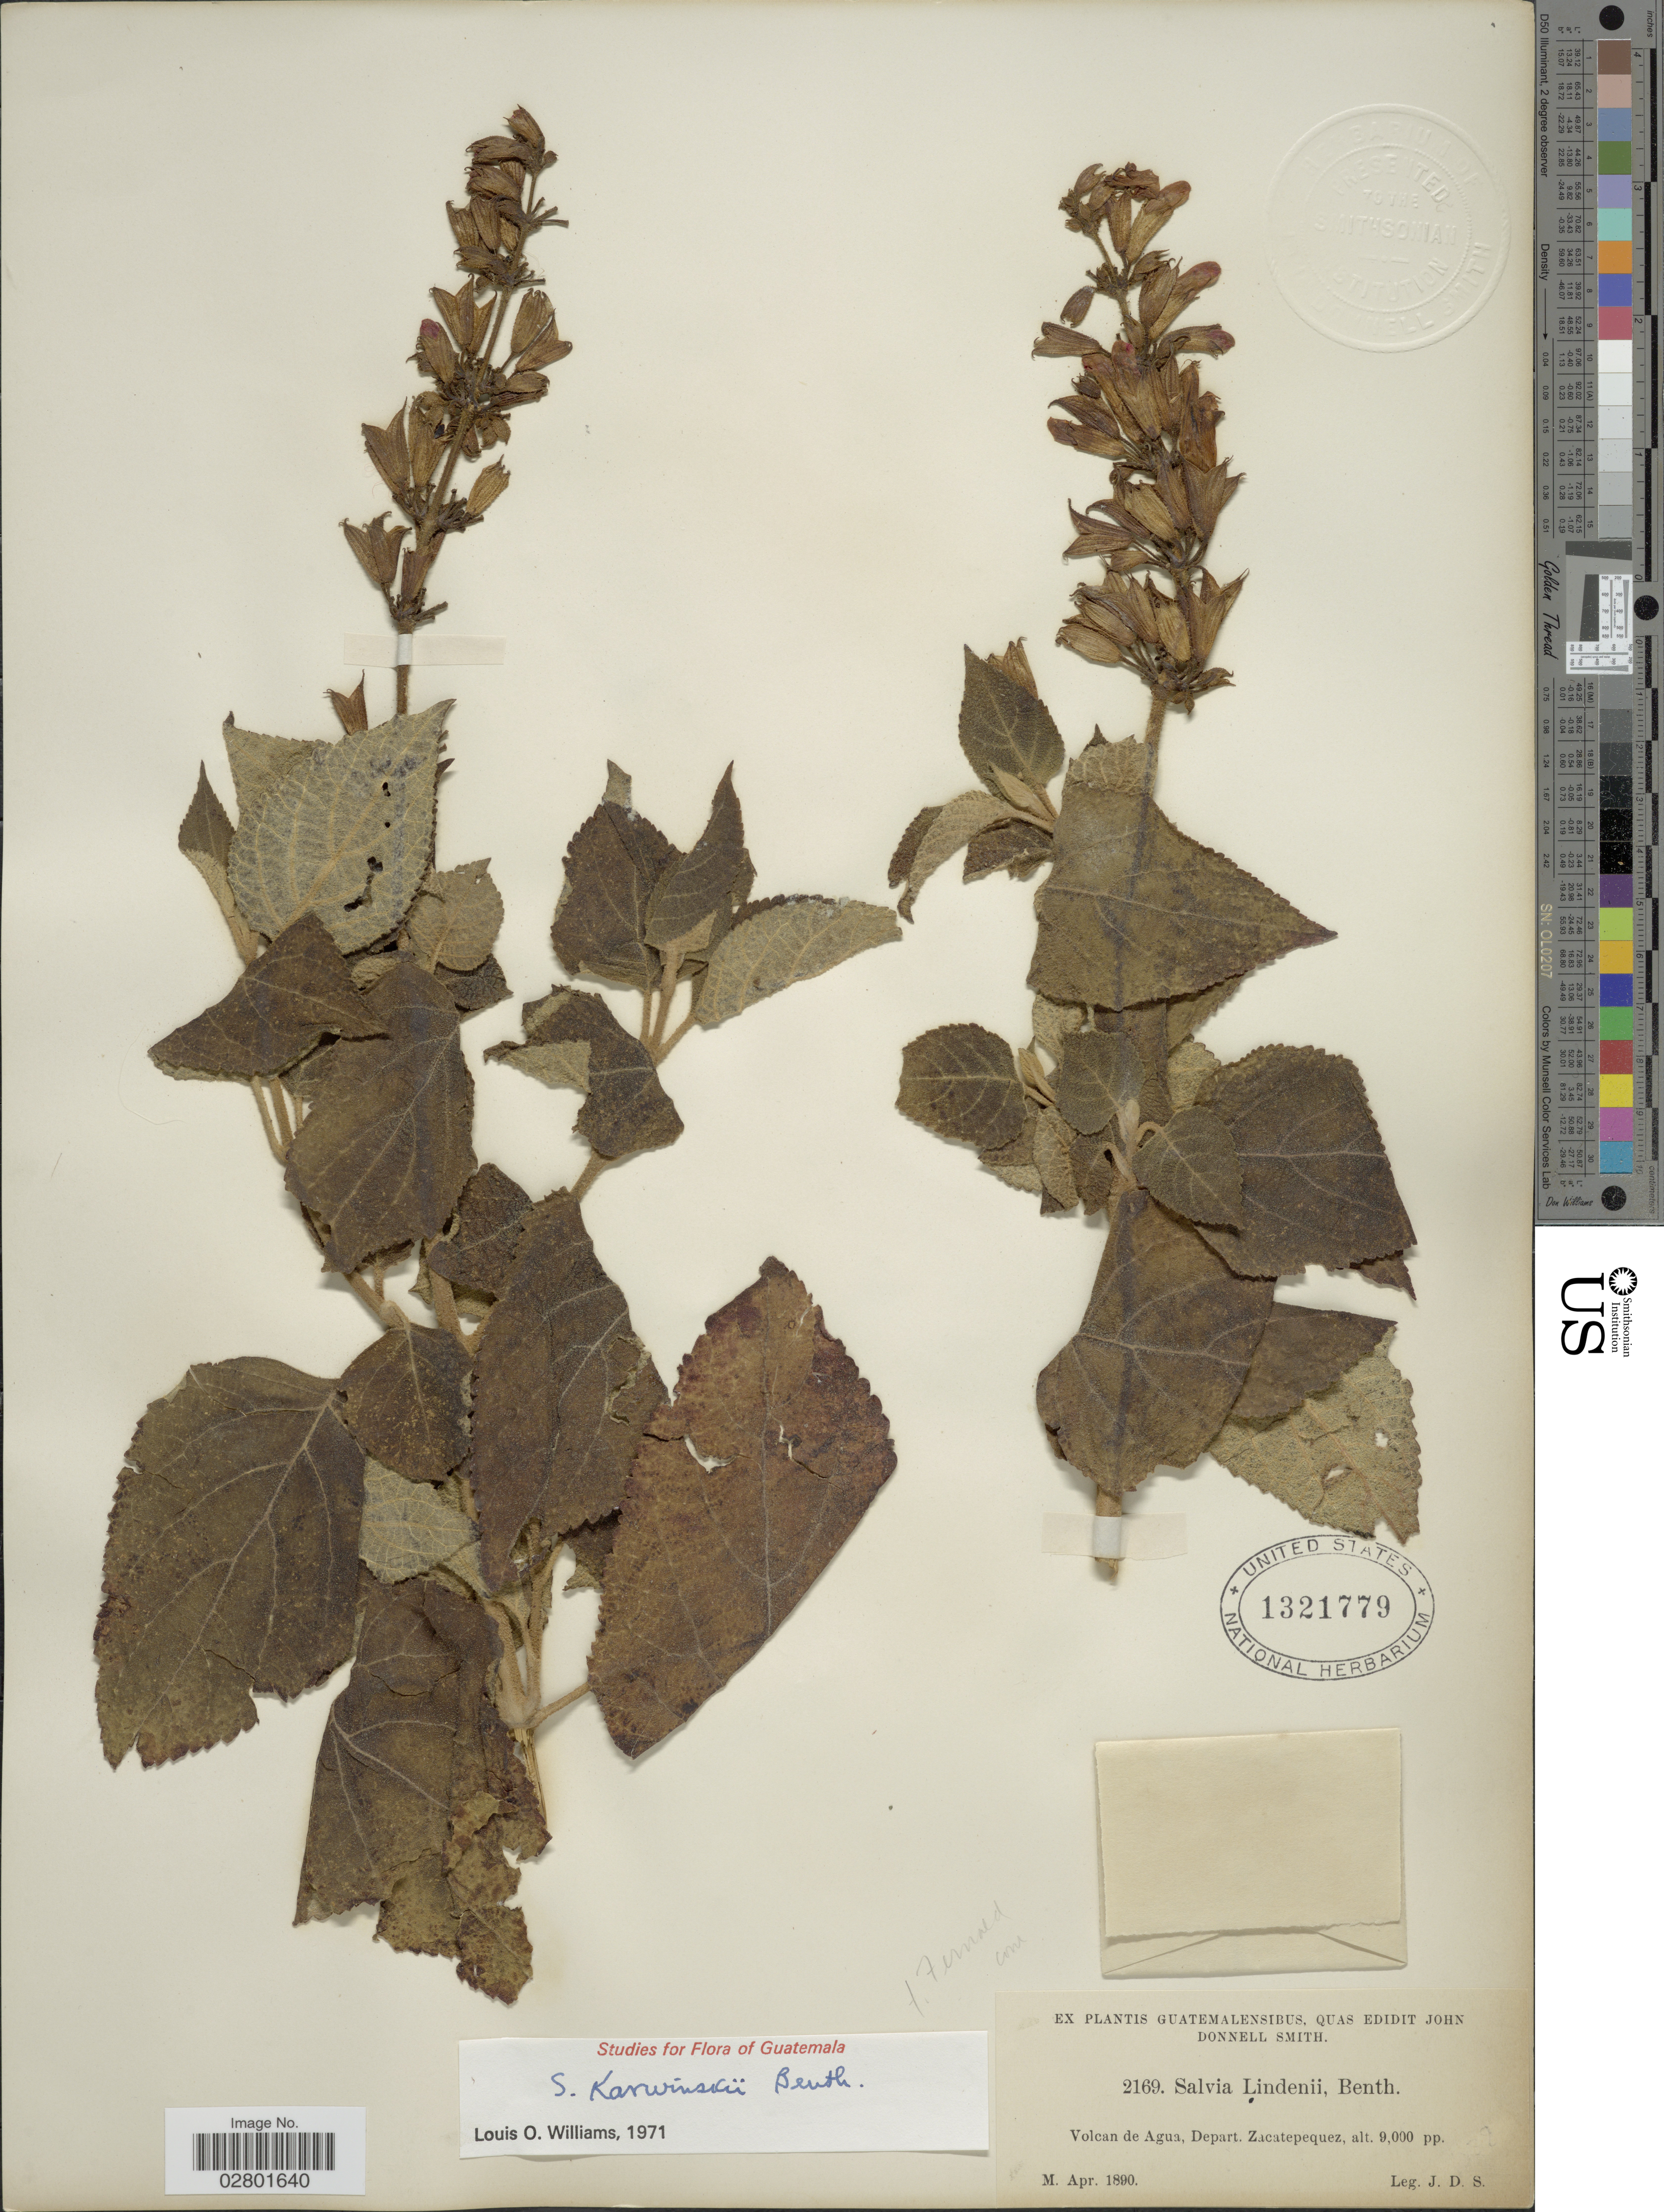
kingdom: Plantae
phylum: Tracheophyta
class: Magnoliopsida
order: Lamiales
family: Lamiaceae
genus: Salvia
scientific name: Salvia karwinskii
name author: Benth.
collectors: J. Donnell Smith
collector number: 2169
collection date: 1890-04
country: Guatemala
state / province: Sacatepéquez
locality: Volcan de Agua, Depart. Zacatepequez.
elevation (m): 2743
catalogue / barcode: US 1321779